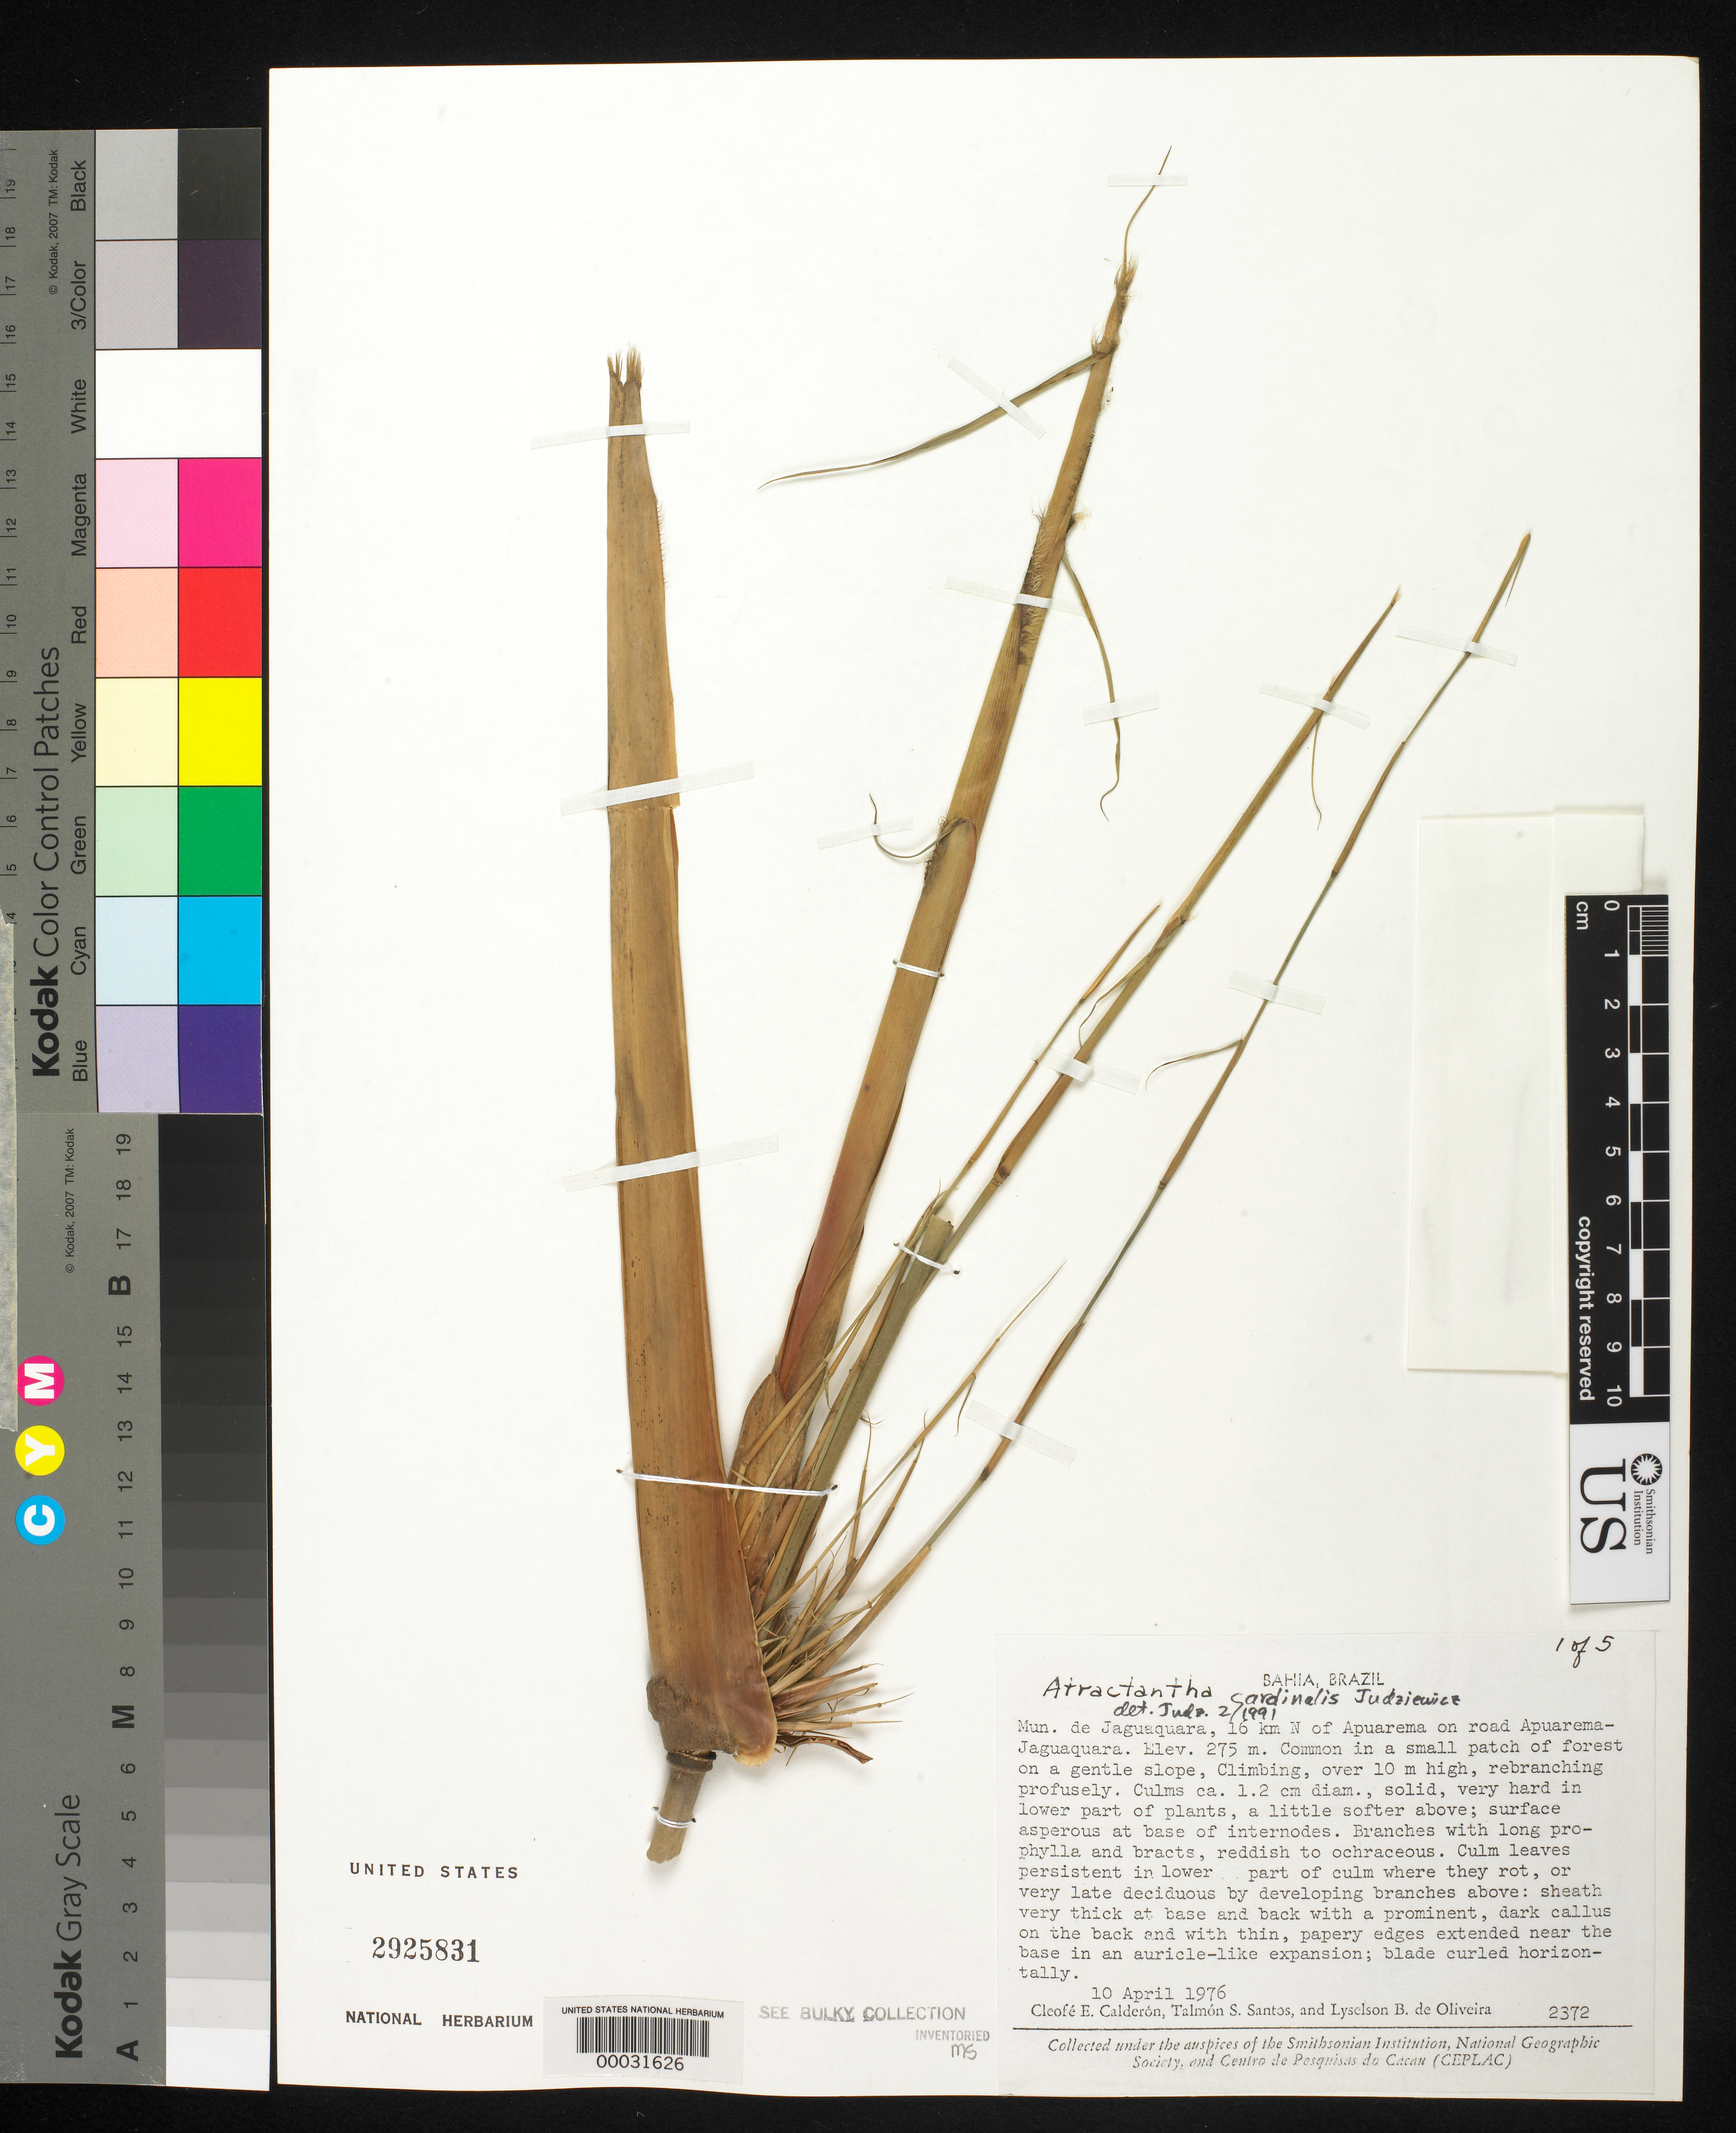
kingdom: Plantae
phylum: Tracheophyta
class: Liliopsida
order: Poales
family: Poaceae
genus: Atractantha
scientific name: Atractantha cardinalis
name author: Judz.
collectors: C. E. Calderón, T. S. Santos & L. de Oliveira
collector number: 2372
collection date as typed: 10 Apr 1976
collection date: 1976-04-10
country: Brazil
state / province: Bahia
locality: Jaguaquara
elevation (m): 275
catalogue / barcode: US 2925831